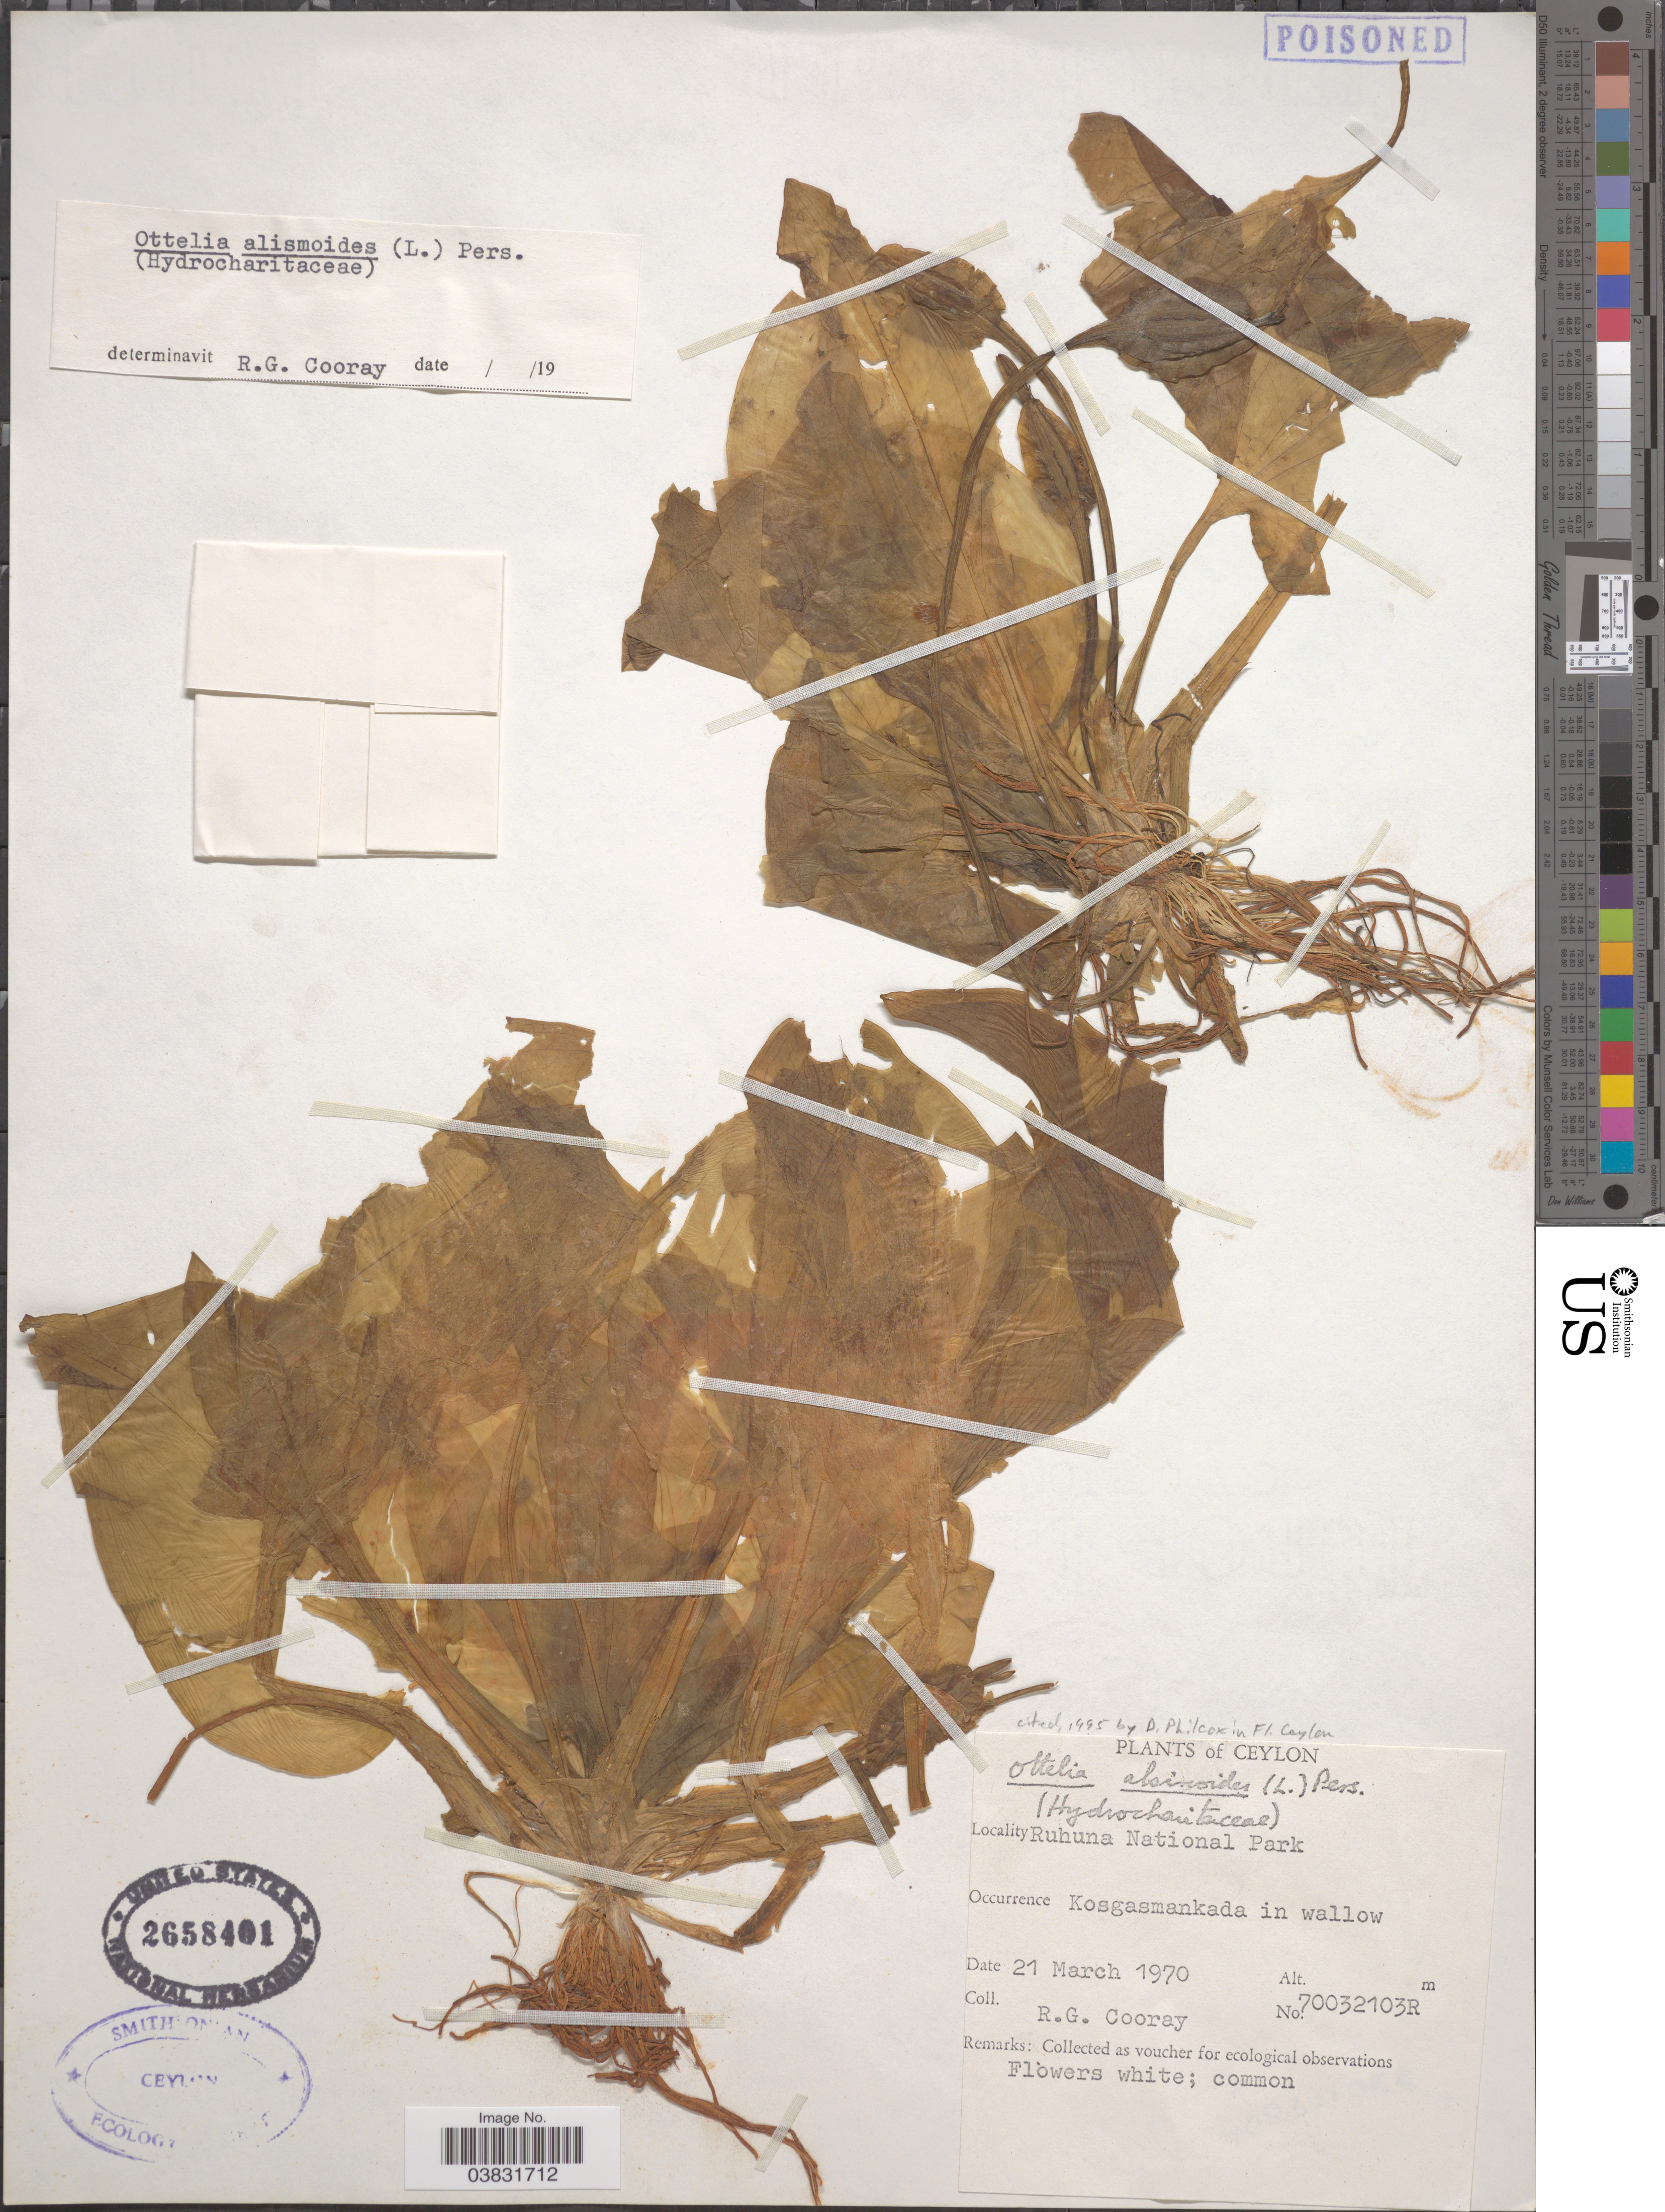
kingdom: Plantae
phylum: Tracheophyta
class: Liliopsida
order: Alismatales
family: Hydrocharitaceae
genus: Ottelia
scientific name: Ottelia alismoides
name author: Pers.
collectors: R. Cooray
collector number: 70032103R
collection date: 1970-03-21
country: Sri Lanka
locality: Ceylon. Ruhuna National Park. Kosgasmankada in wallow.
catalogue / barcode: US 2658401